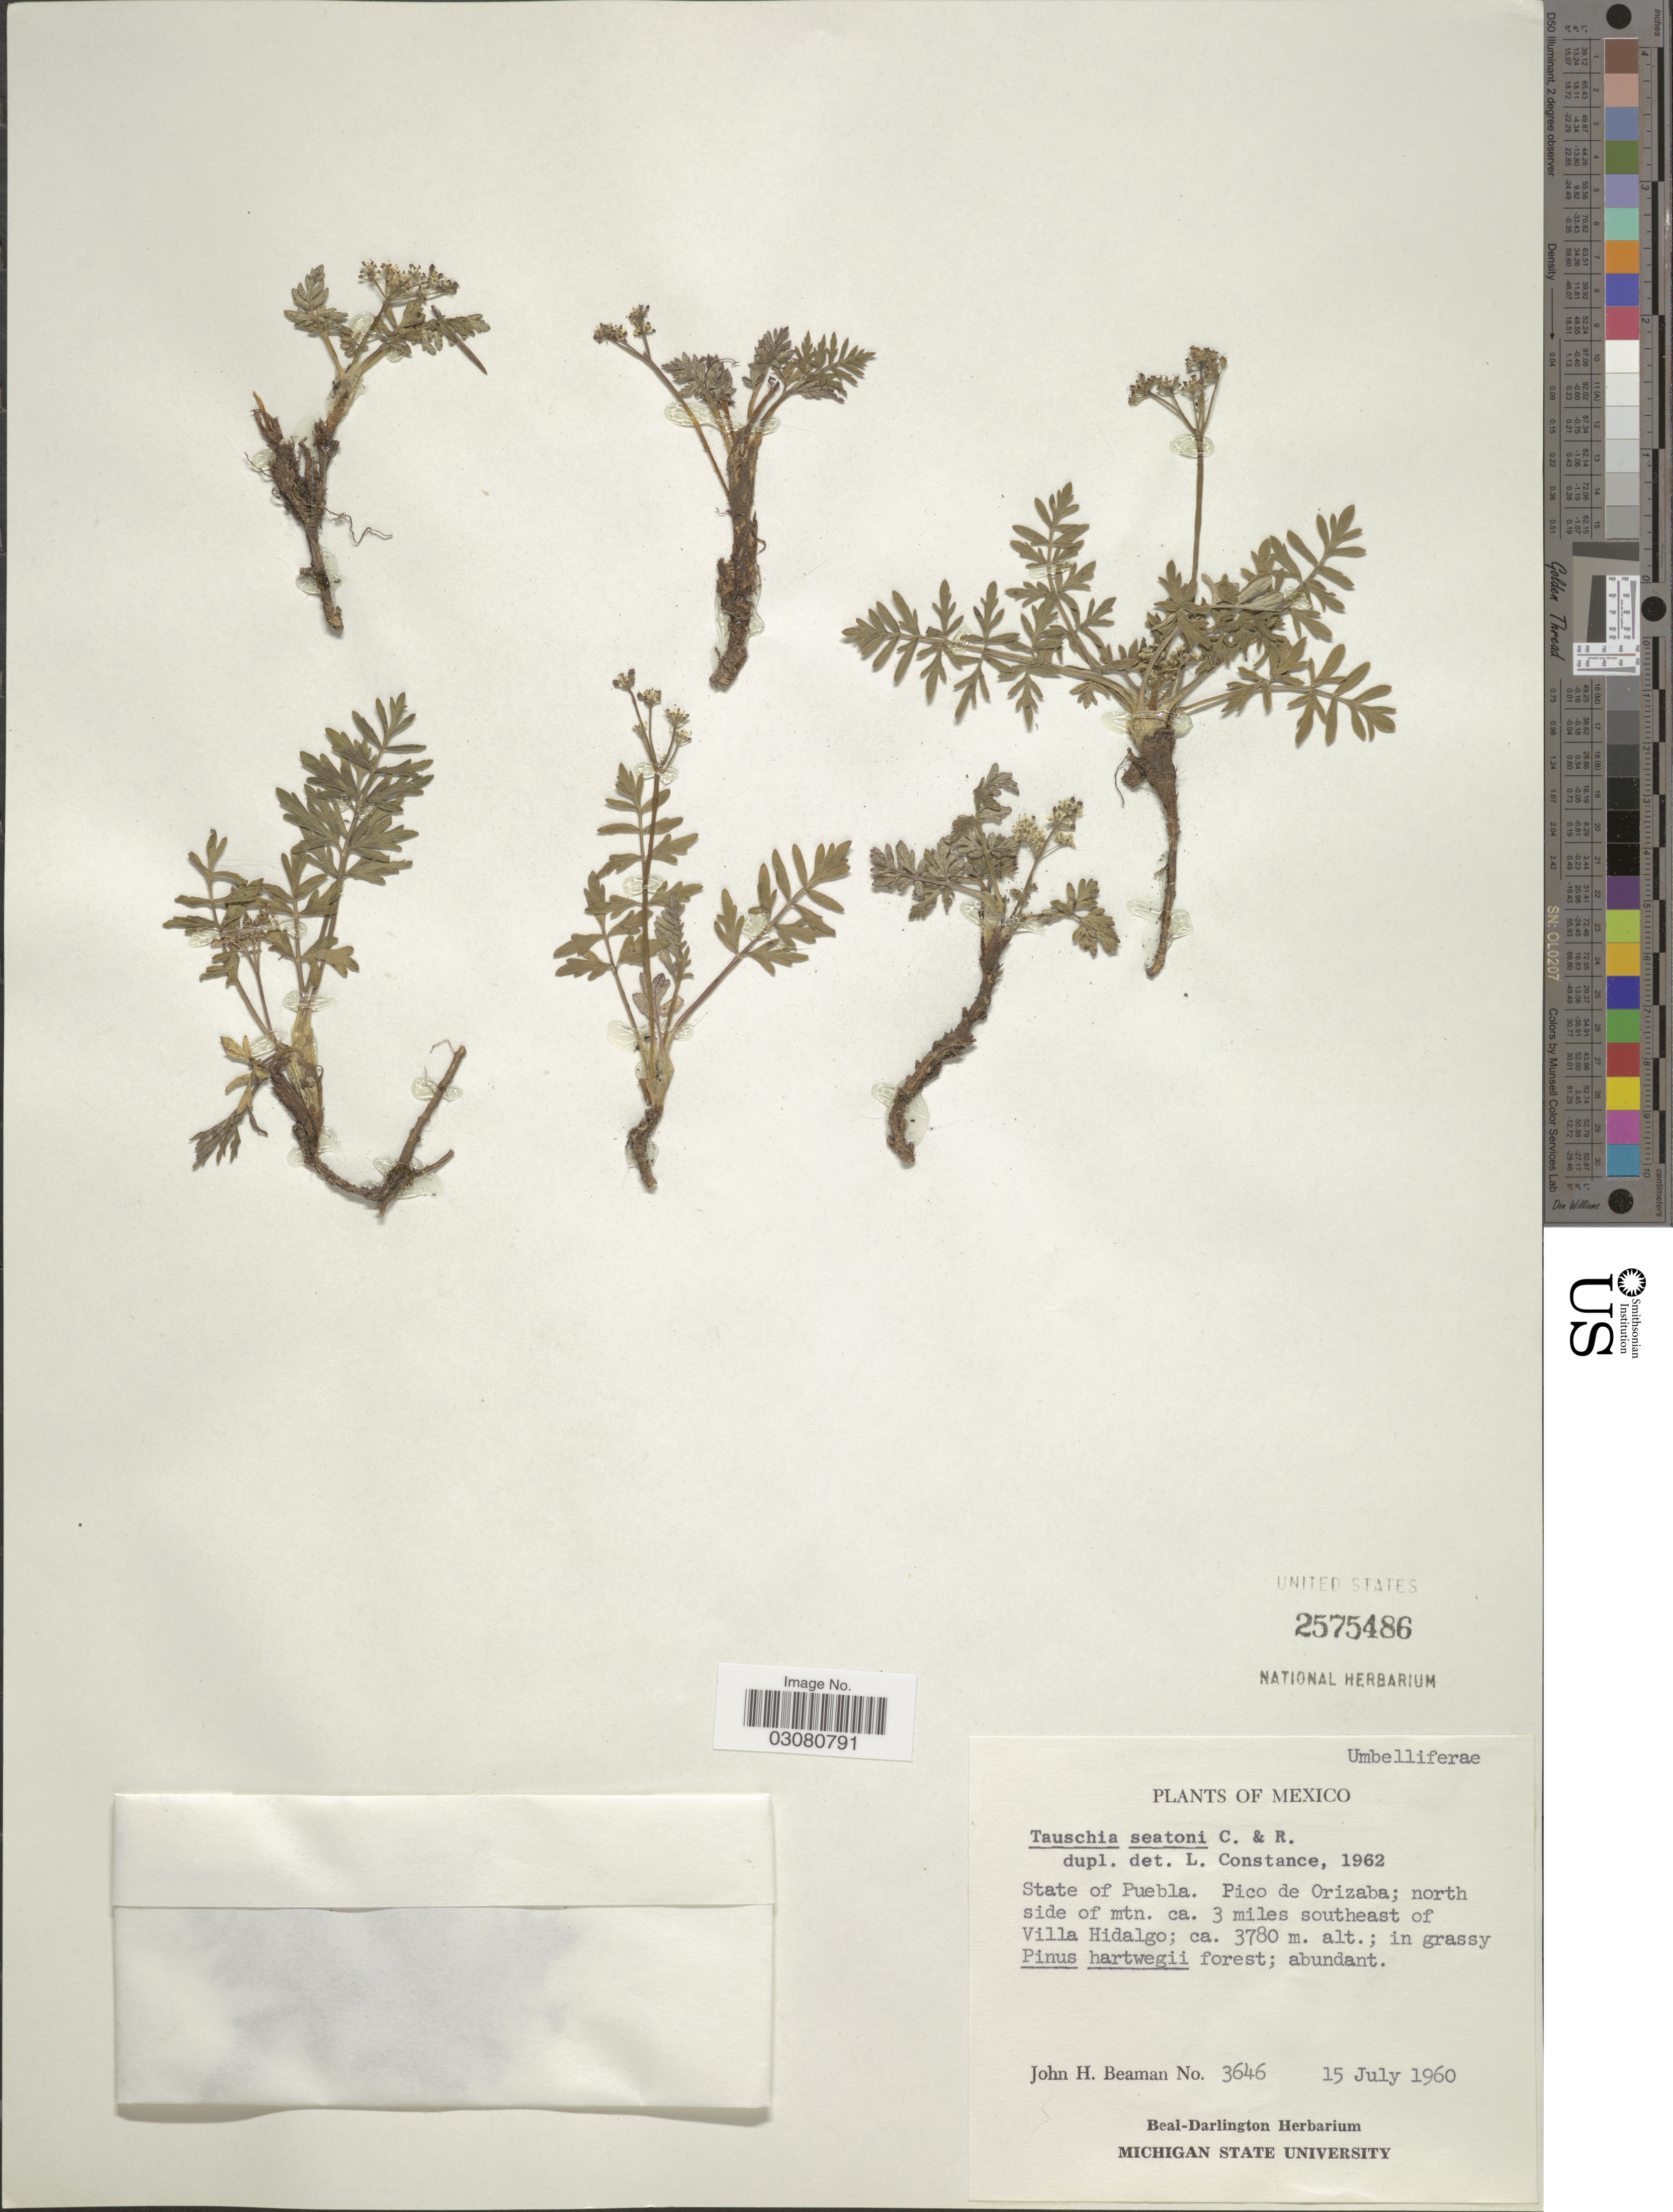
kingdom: Plantae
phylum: Tracheophyta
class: Magnoliopsida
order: Apiales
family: Apiaceae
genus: Tauschia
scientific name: Tauschia seatonii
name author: J.M. Coult. & Rose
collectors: J. H. Beaman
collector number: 3646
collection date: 1960-07-15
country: Mexico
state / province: Puebla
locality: Pico de Orizaba; north side of mtn. ca. 3 miles southeast of Villa Hidalgo.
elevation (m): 3780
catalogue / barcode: US 2575486